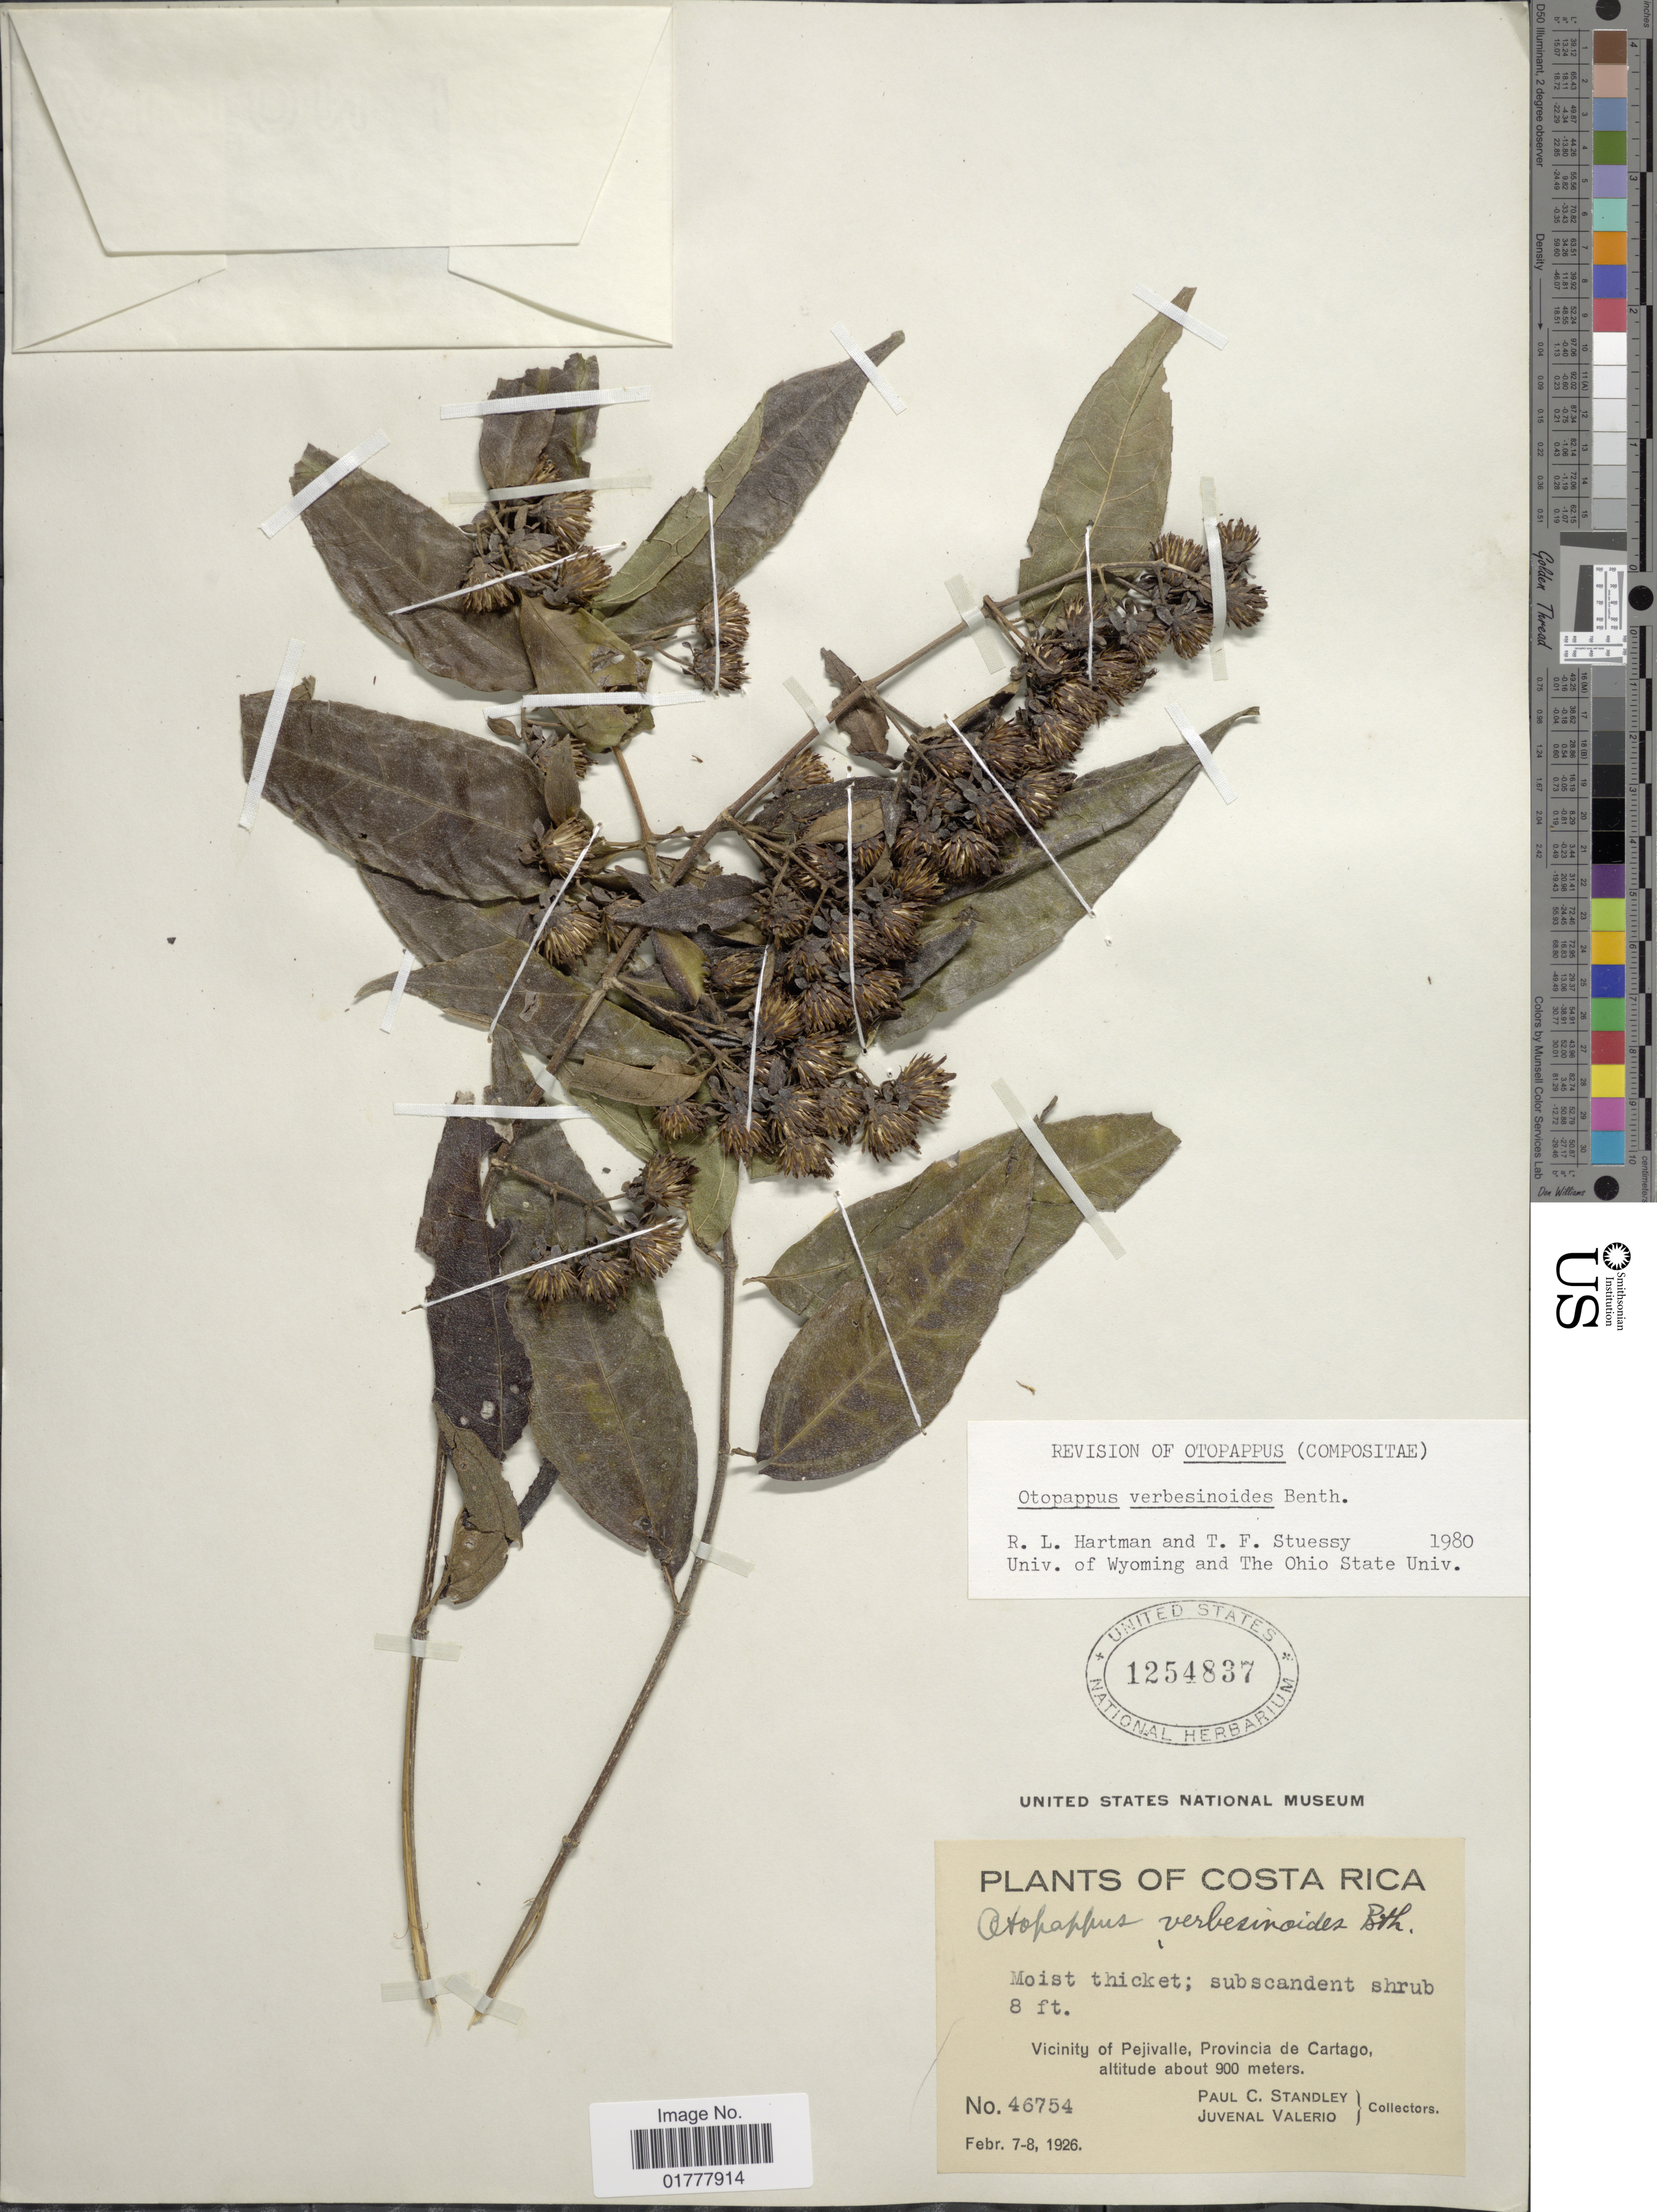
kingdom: Plantae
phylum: Tracheophyta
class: Magnoliopsida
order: Asterales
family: Asteraceae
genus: Otopappus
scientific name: Otopappus verbesinoides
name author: Benth.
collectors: P. C. Standley & J. Valerio R.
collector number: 46754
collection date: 1926-02-07/1926-02-08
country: Costa Rica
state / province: Cartago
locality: Vicinity of pejivalle, Provincia de Cartago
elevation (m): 900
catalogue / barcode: US 1254837